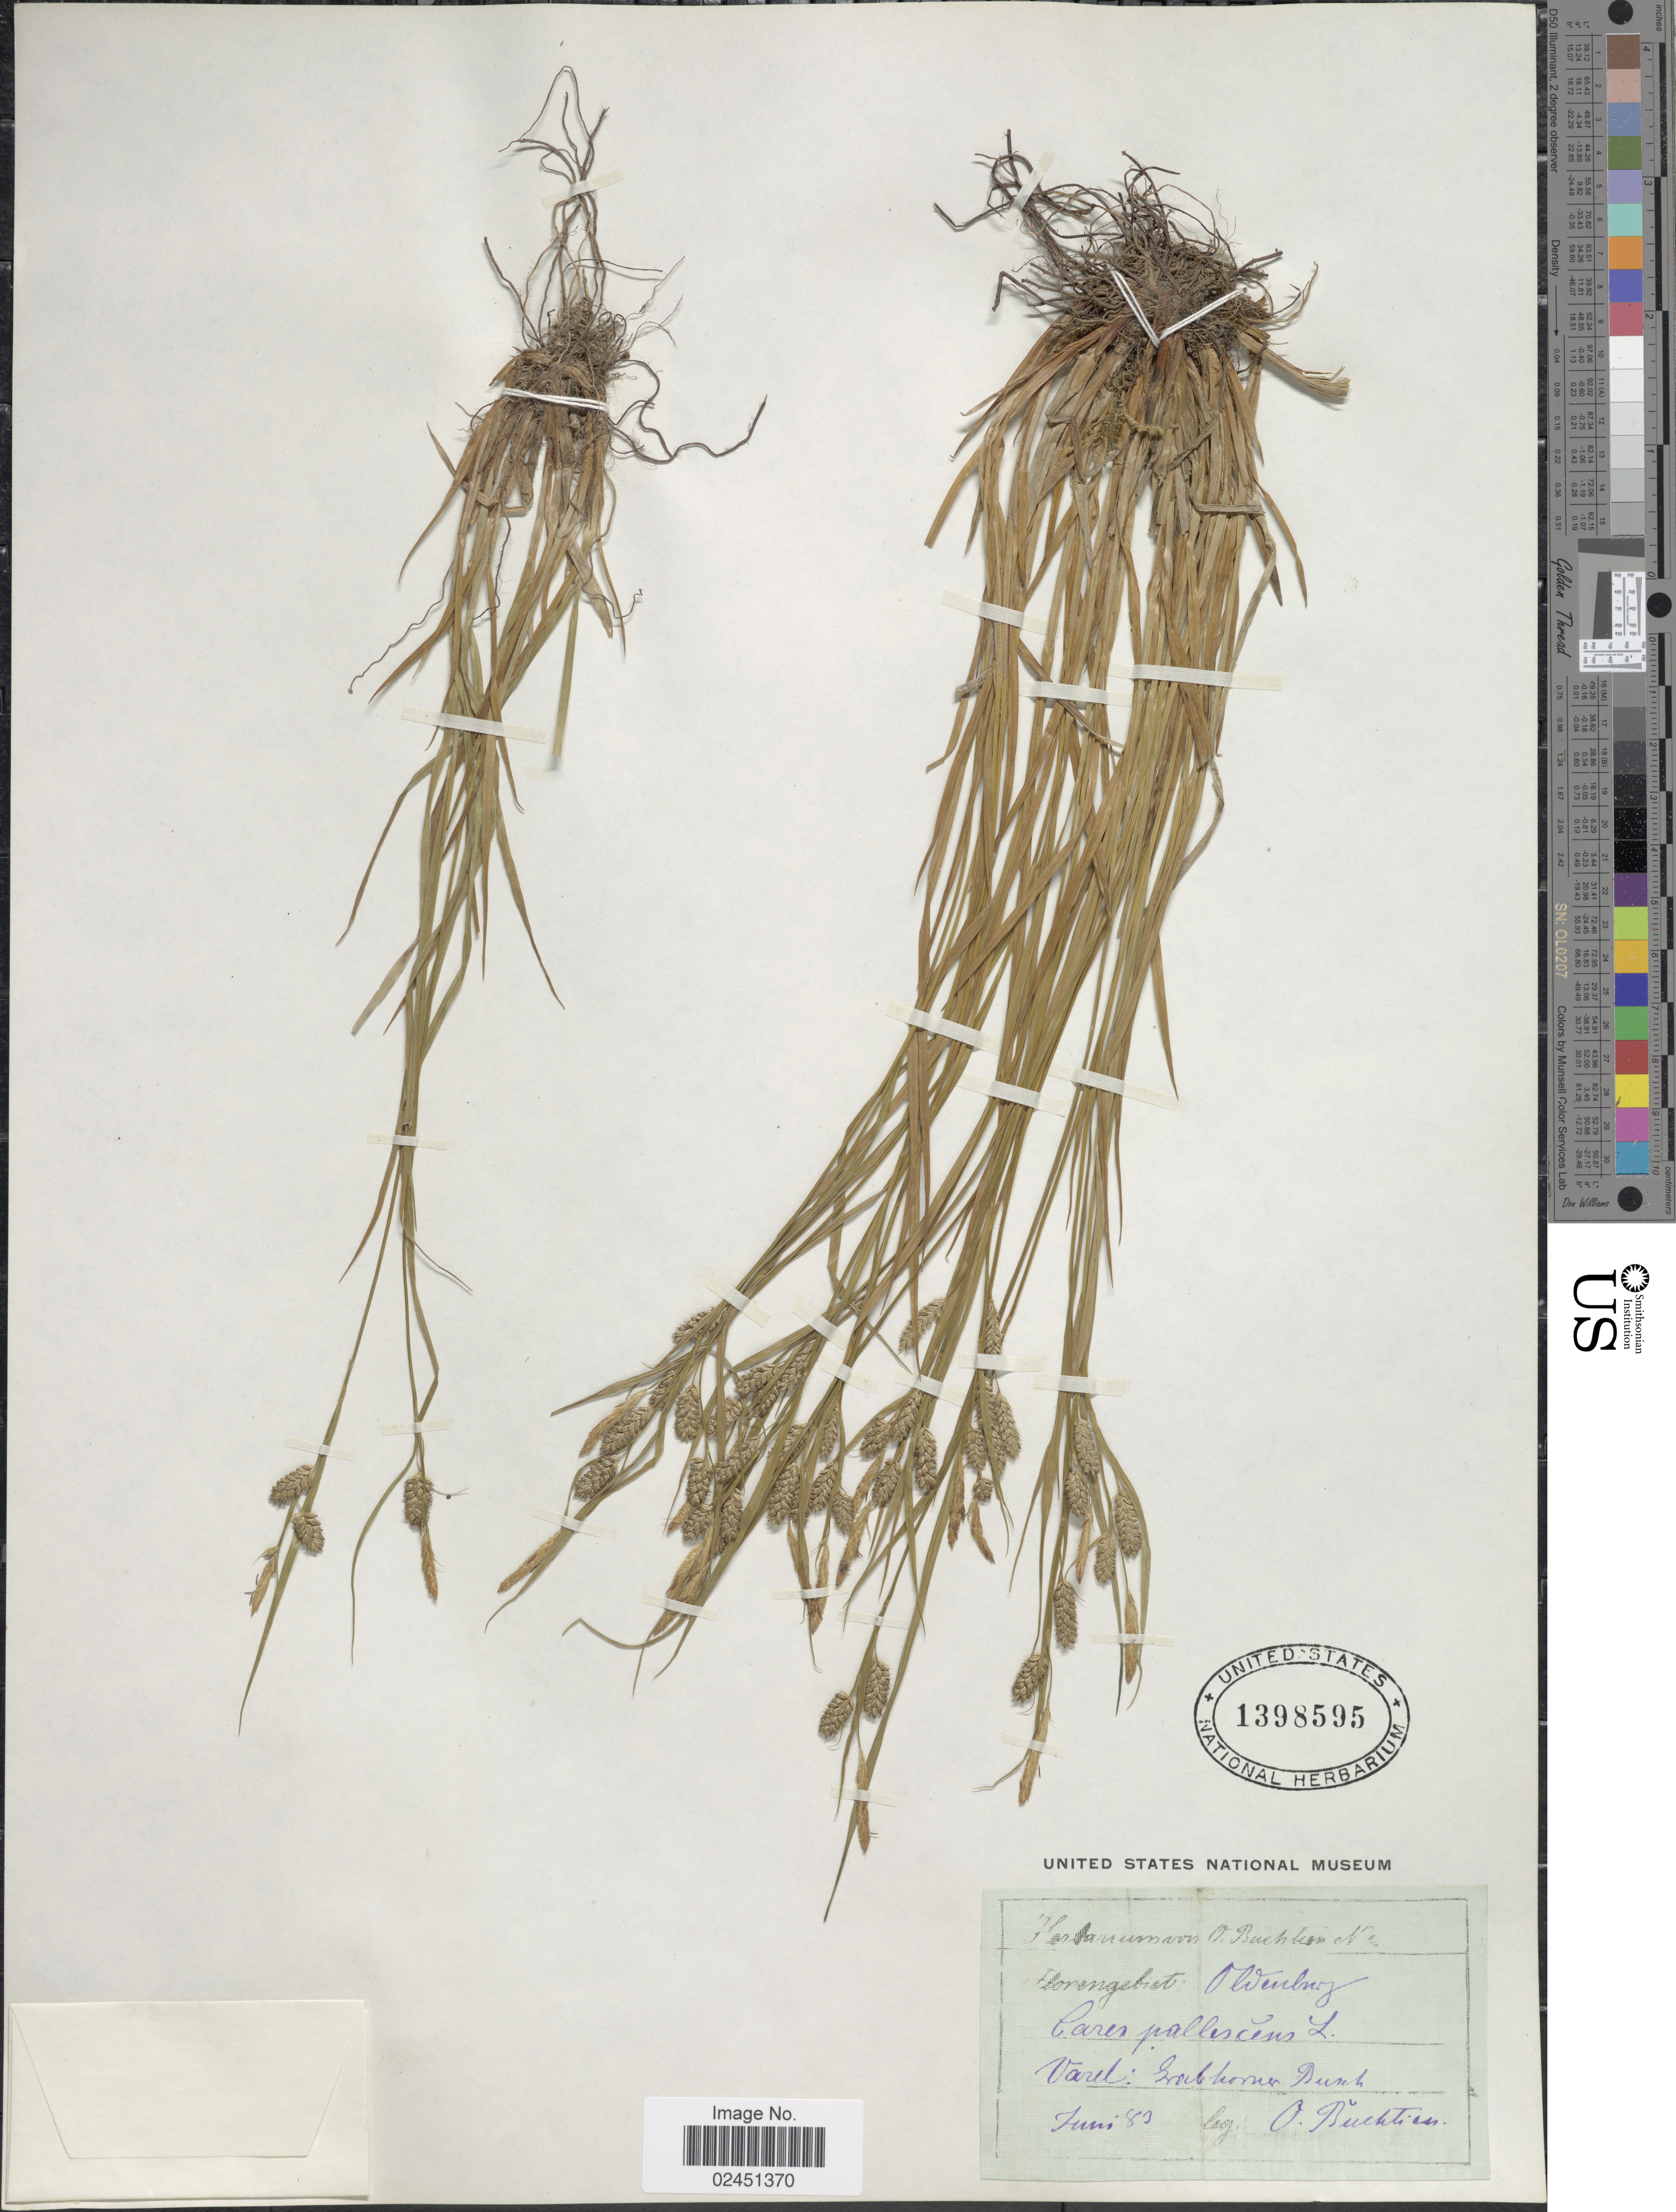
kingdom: Plantae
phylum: Tracheophyta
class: Liliopsida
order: Poales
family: Cyperaceae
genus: Carex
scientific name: Carex pallescens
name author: L.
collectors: O. Buchtien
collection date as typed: Transcribed d/m/y: /6/83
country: Germany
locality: Varel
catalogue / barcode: US 1398595